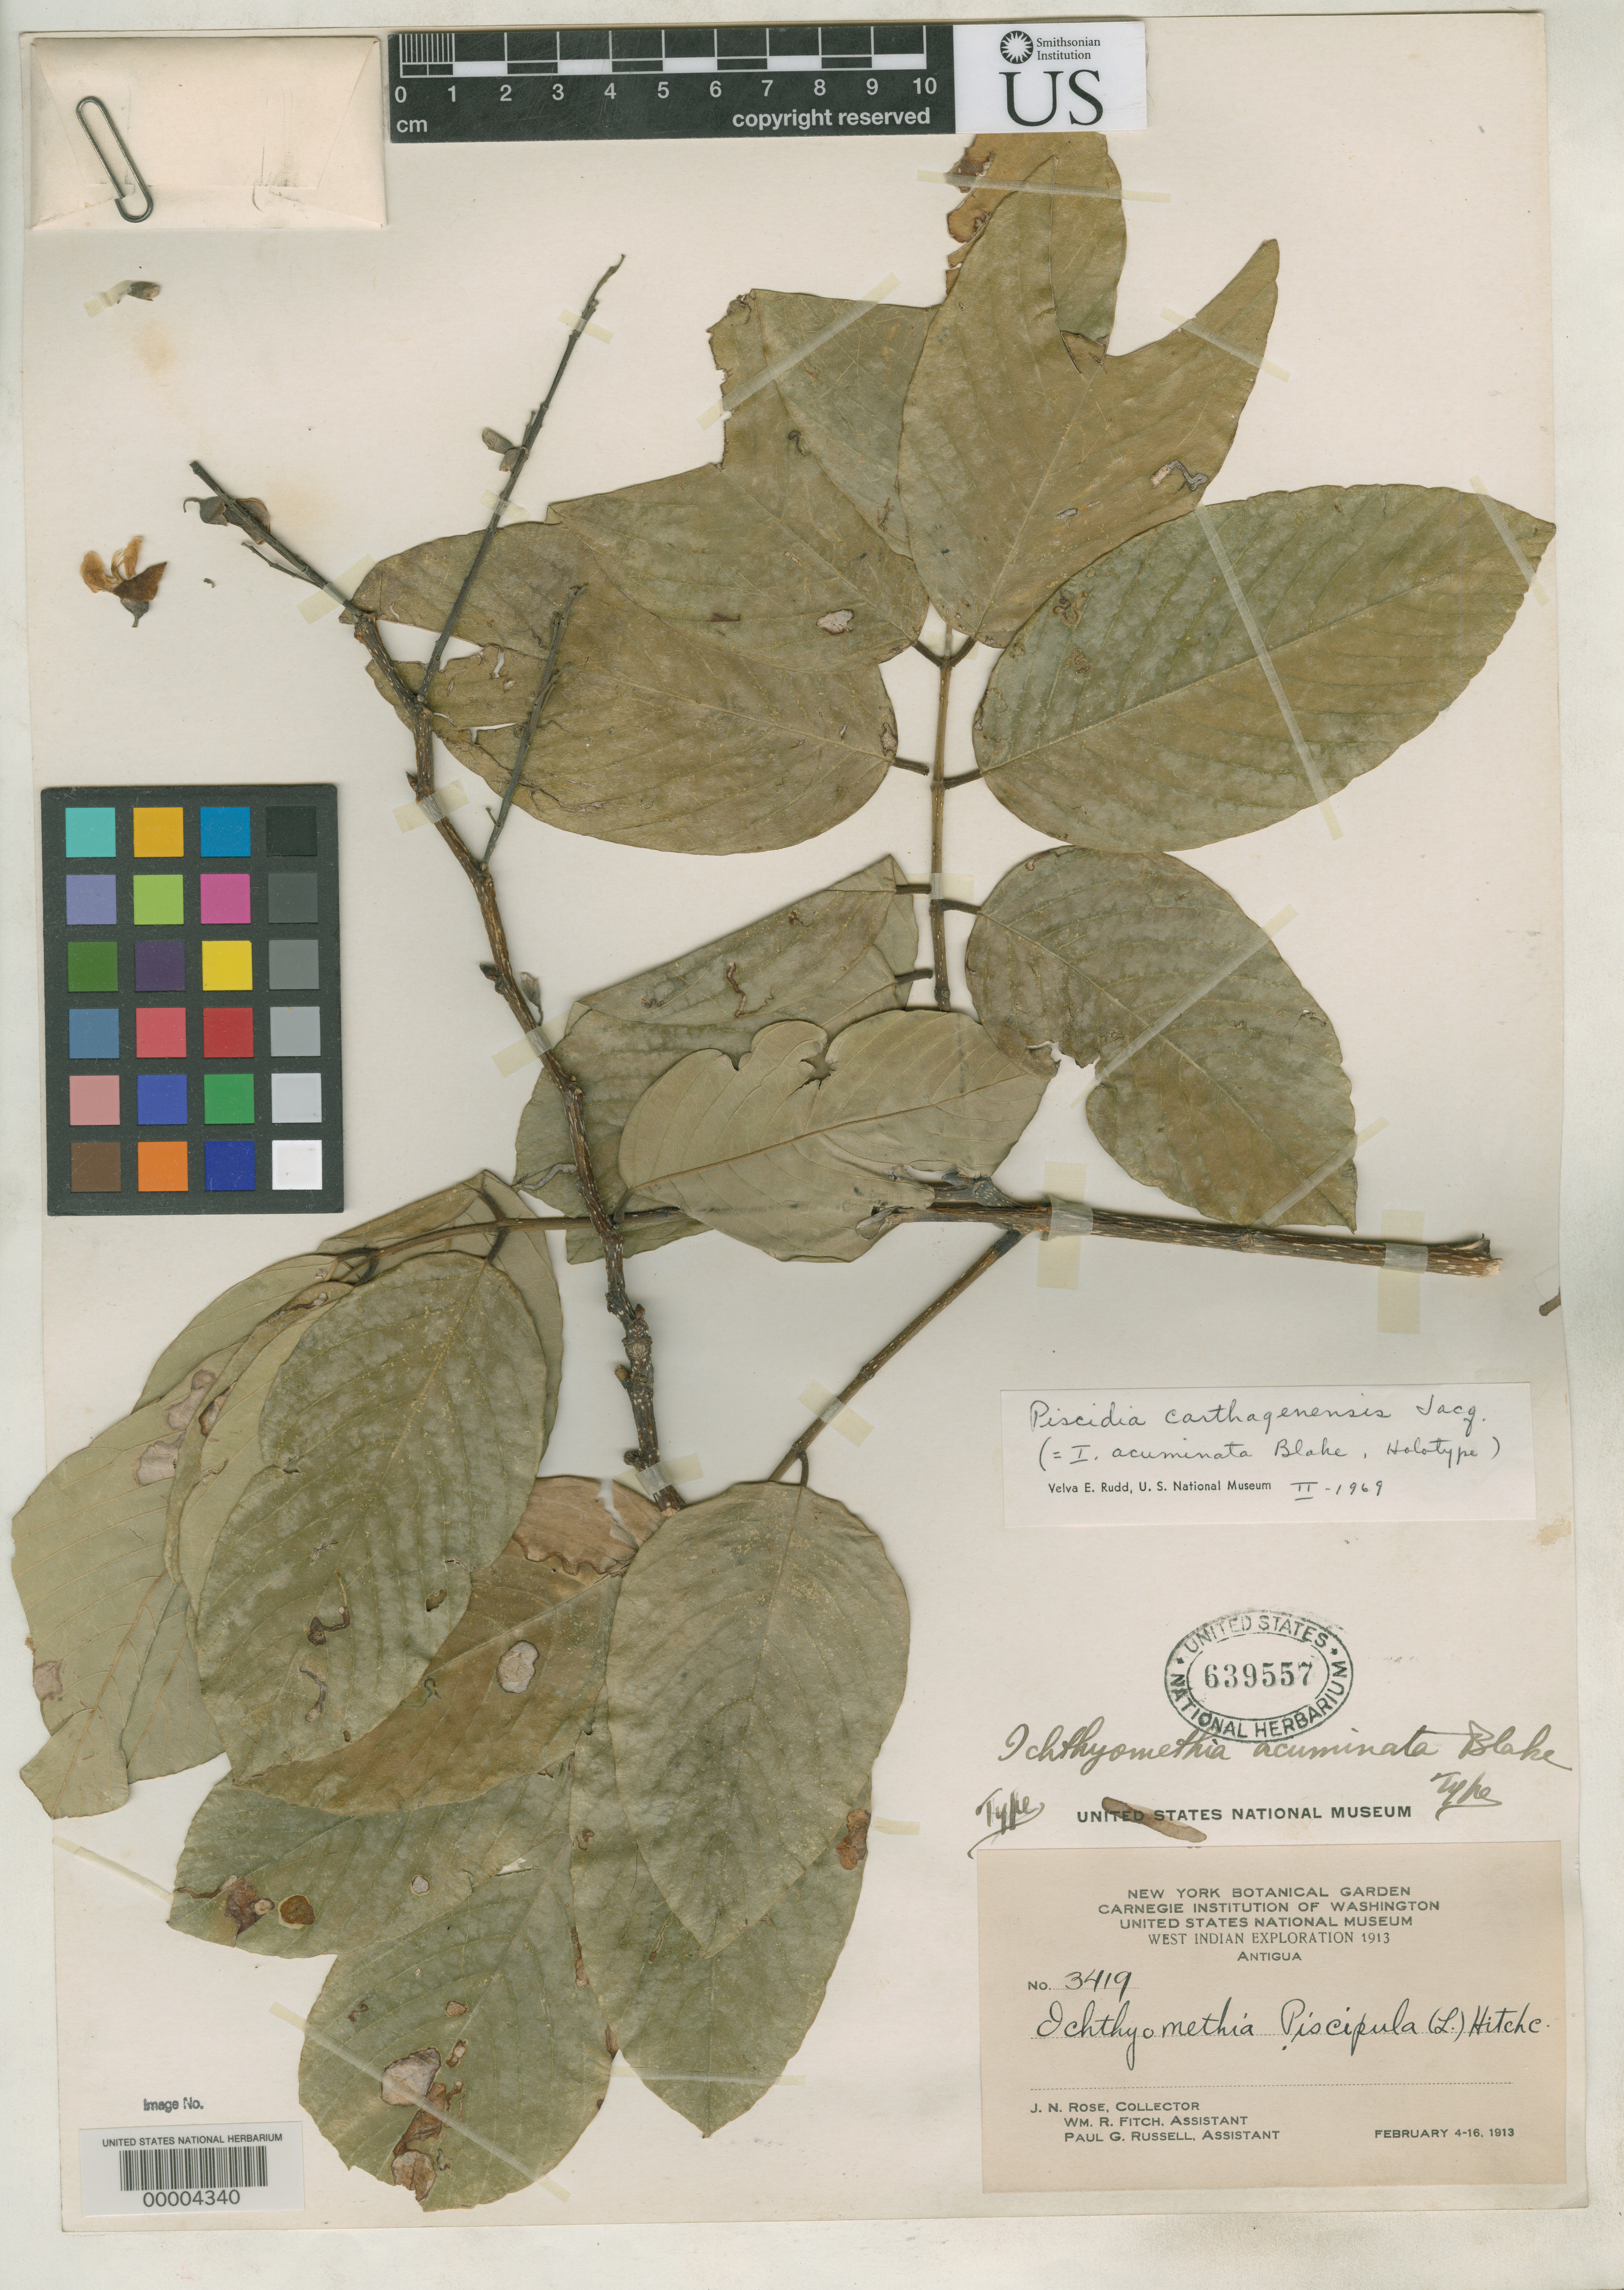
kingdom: Plantae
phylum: Tracheophyta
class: Magnoliopsida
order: Fabales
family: Fabaceae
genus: Ichthyomethia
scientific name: Ichthyomethia acuminata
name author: S.F. Blake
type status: Holotype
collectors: J. N. Rose, W. R. Fitch & P. G. Russell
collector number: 3419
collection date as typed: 04 Feb 1913 to 16 Feb 1913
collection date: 1913-02-04/1913-02-16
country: Antigua and Barbuda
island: Leeward Is.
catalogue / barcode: US 639557